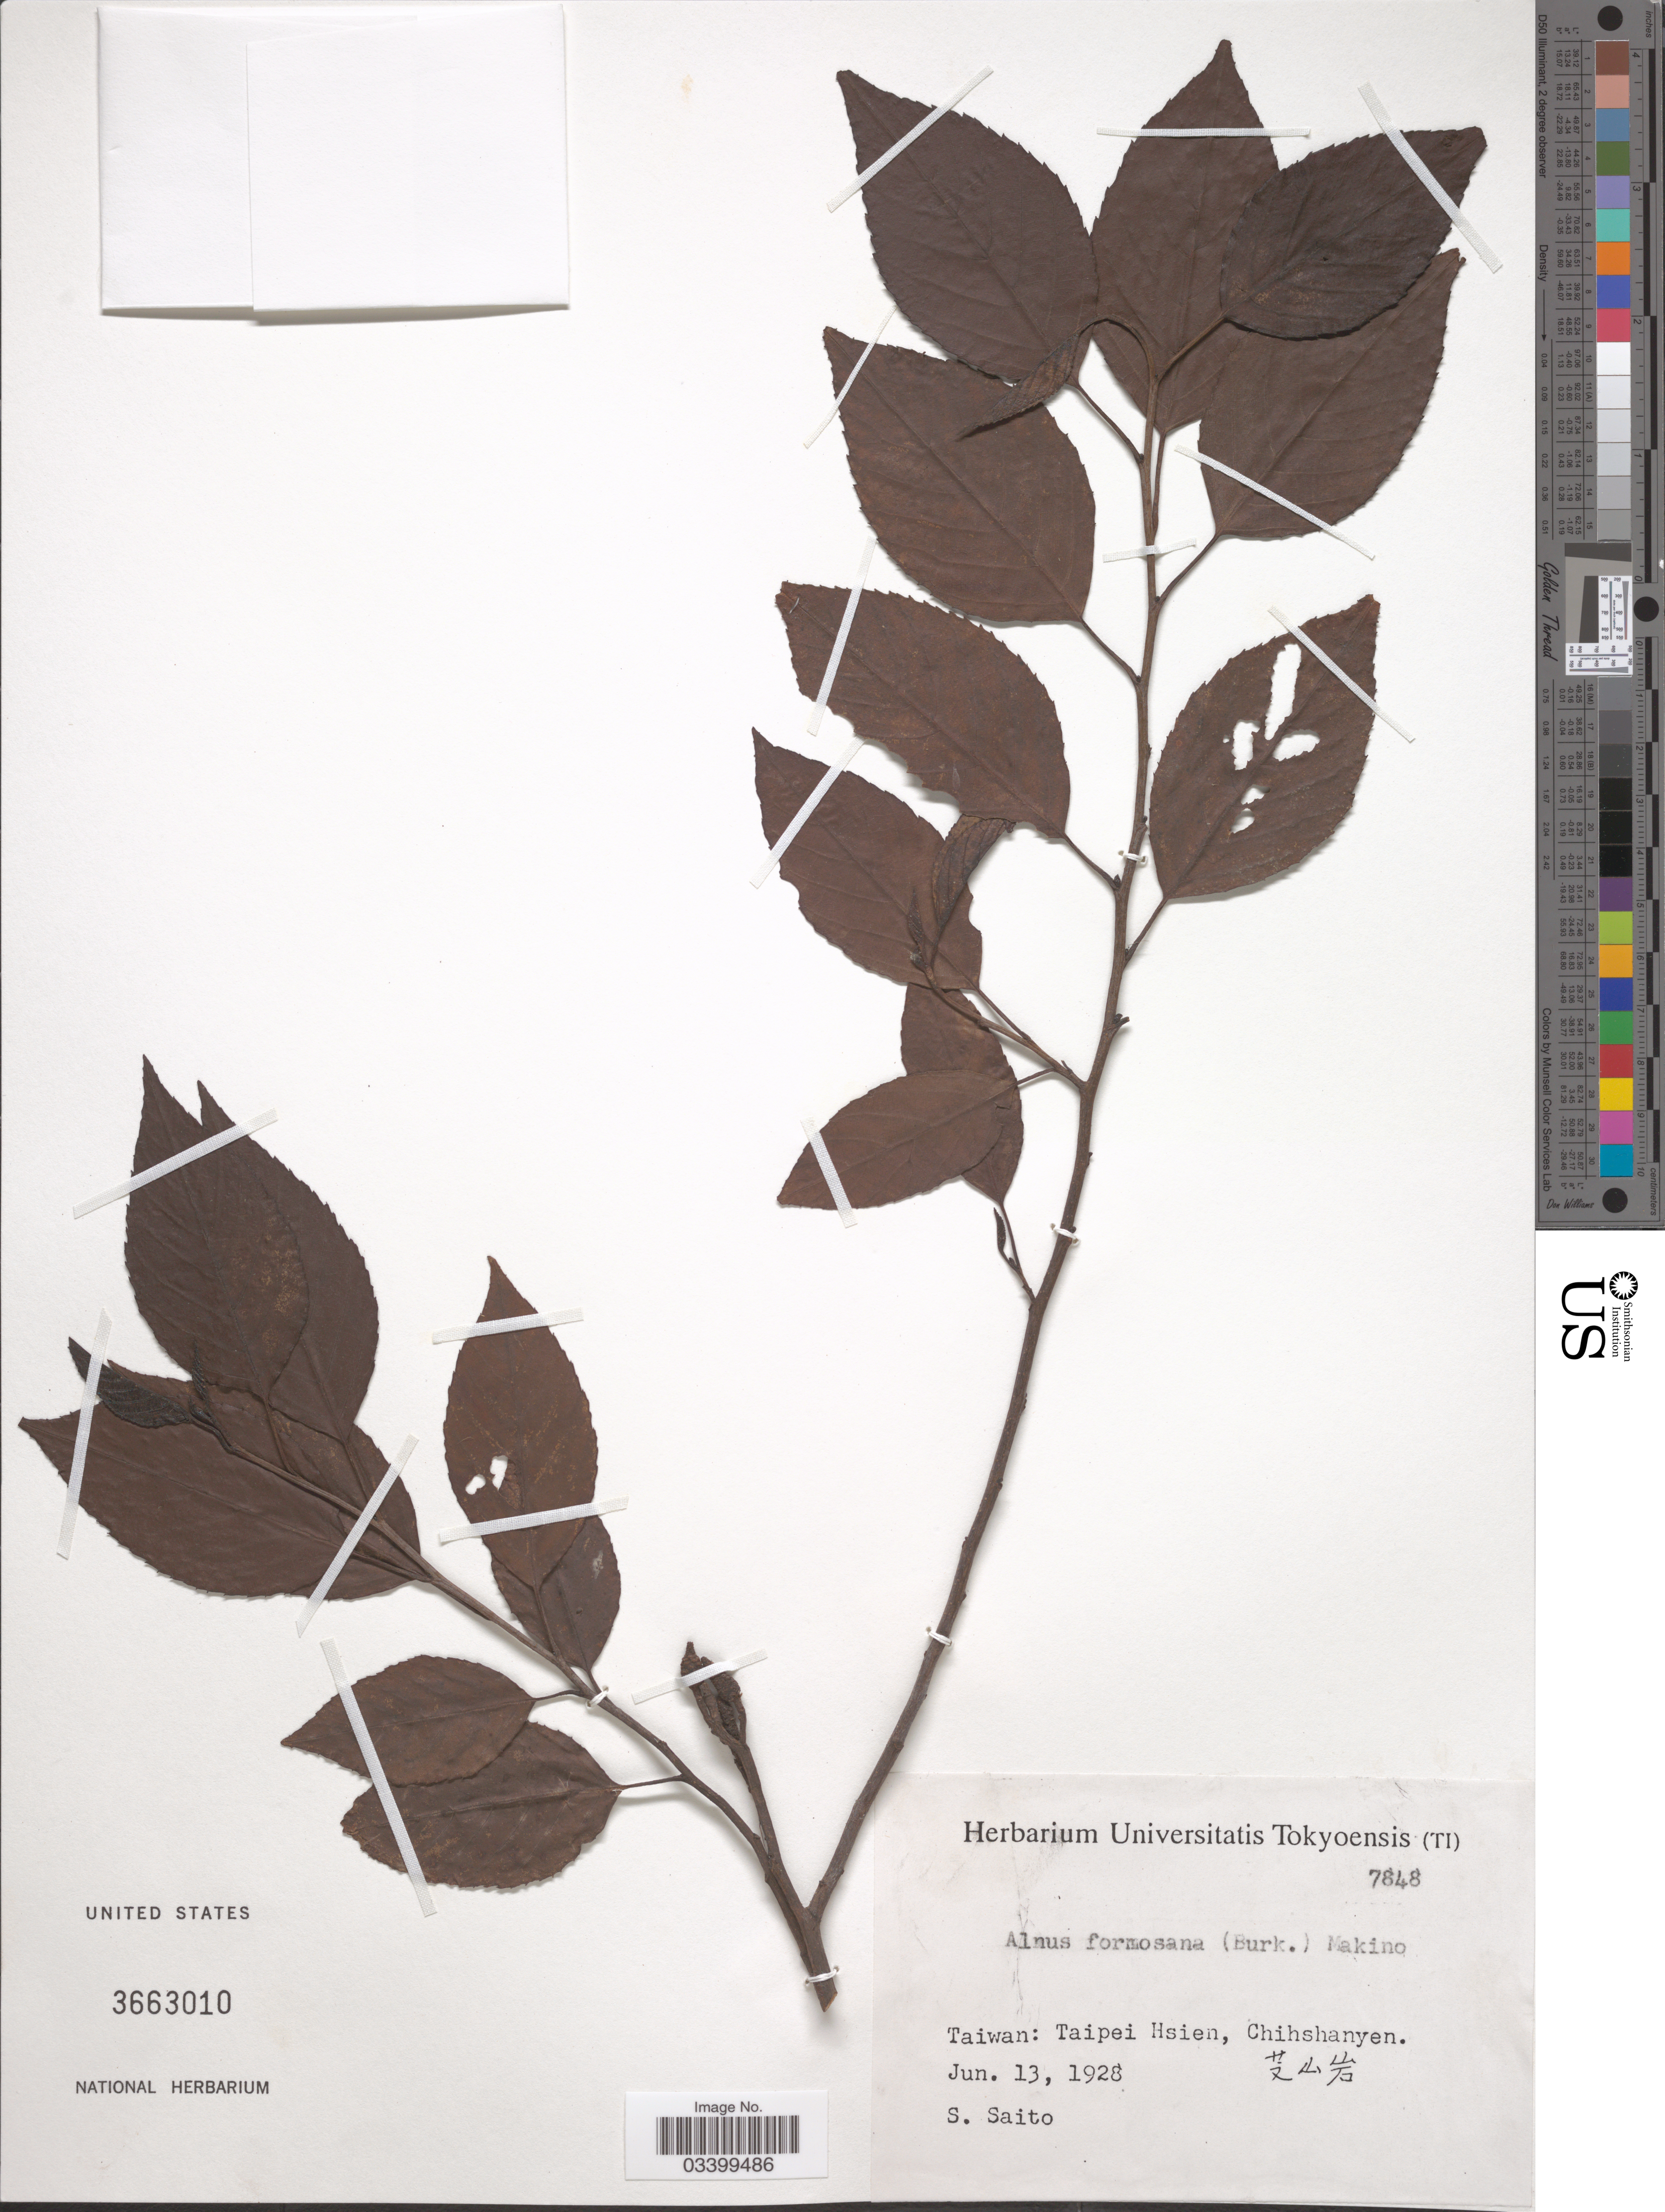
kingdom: Plantae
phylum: Tracheophyta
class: Magnoliopsida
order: Fagales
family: Betulaceae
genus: Alnus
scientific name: Alnus japonica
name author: (Thunb.) Steud.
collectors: S. Saito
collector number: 7848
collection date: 1928-06-13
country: Taiwan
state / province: Taipei City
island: Taiwan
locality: Taipei Hsien, Chihshanyen.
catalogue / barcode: US 3663010